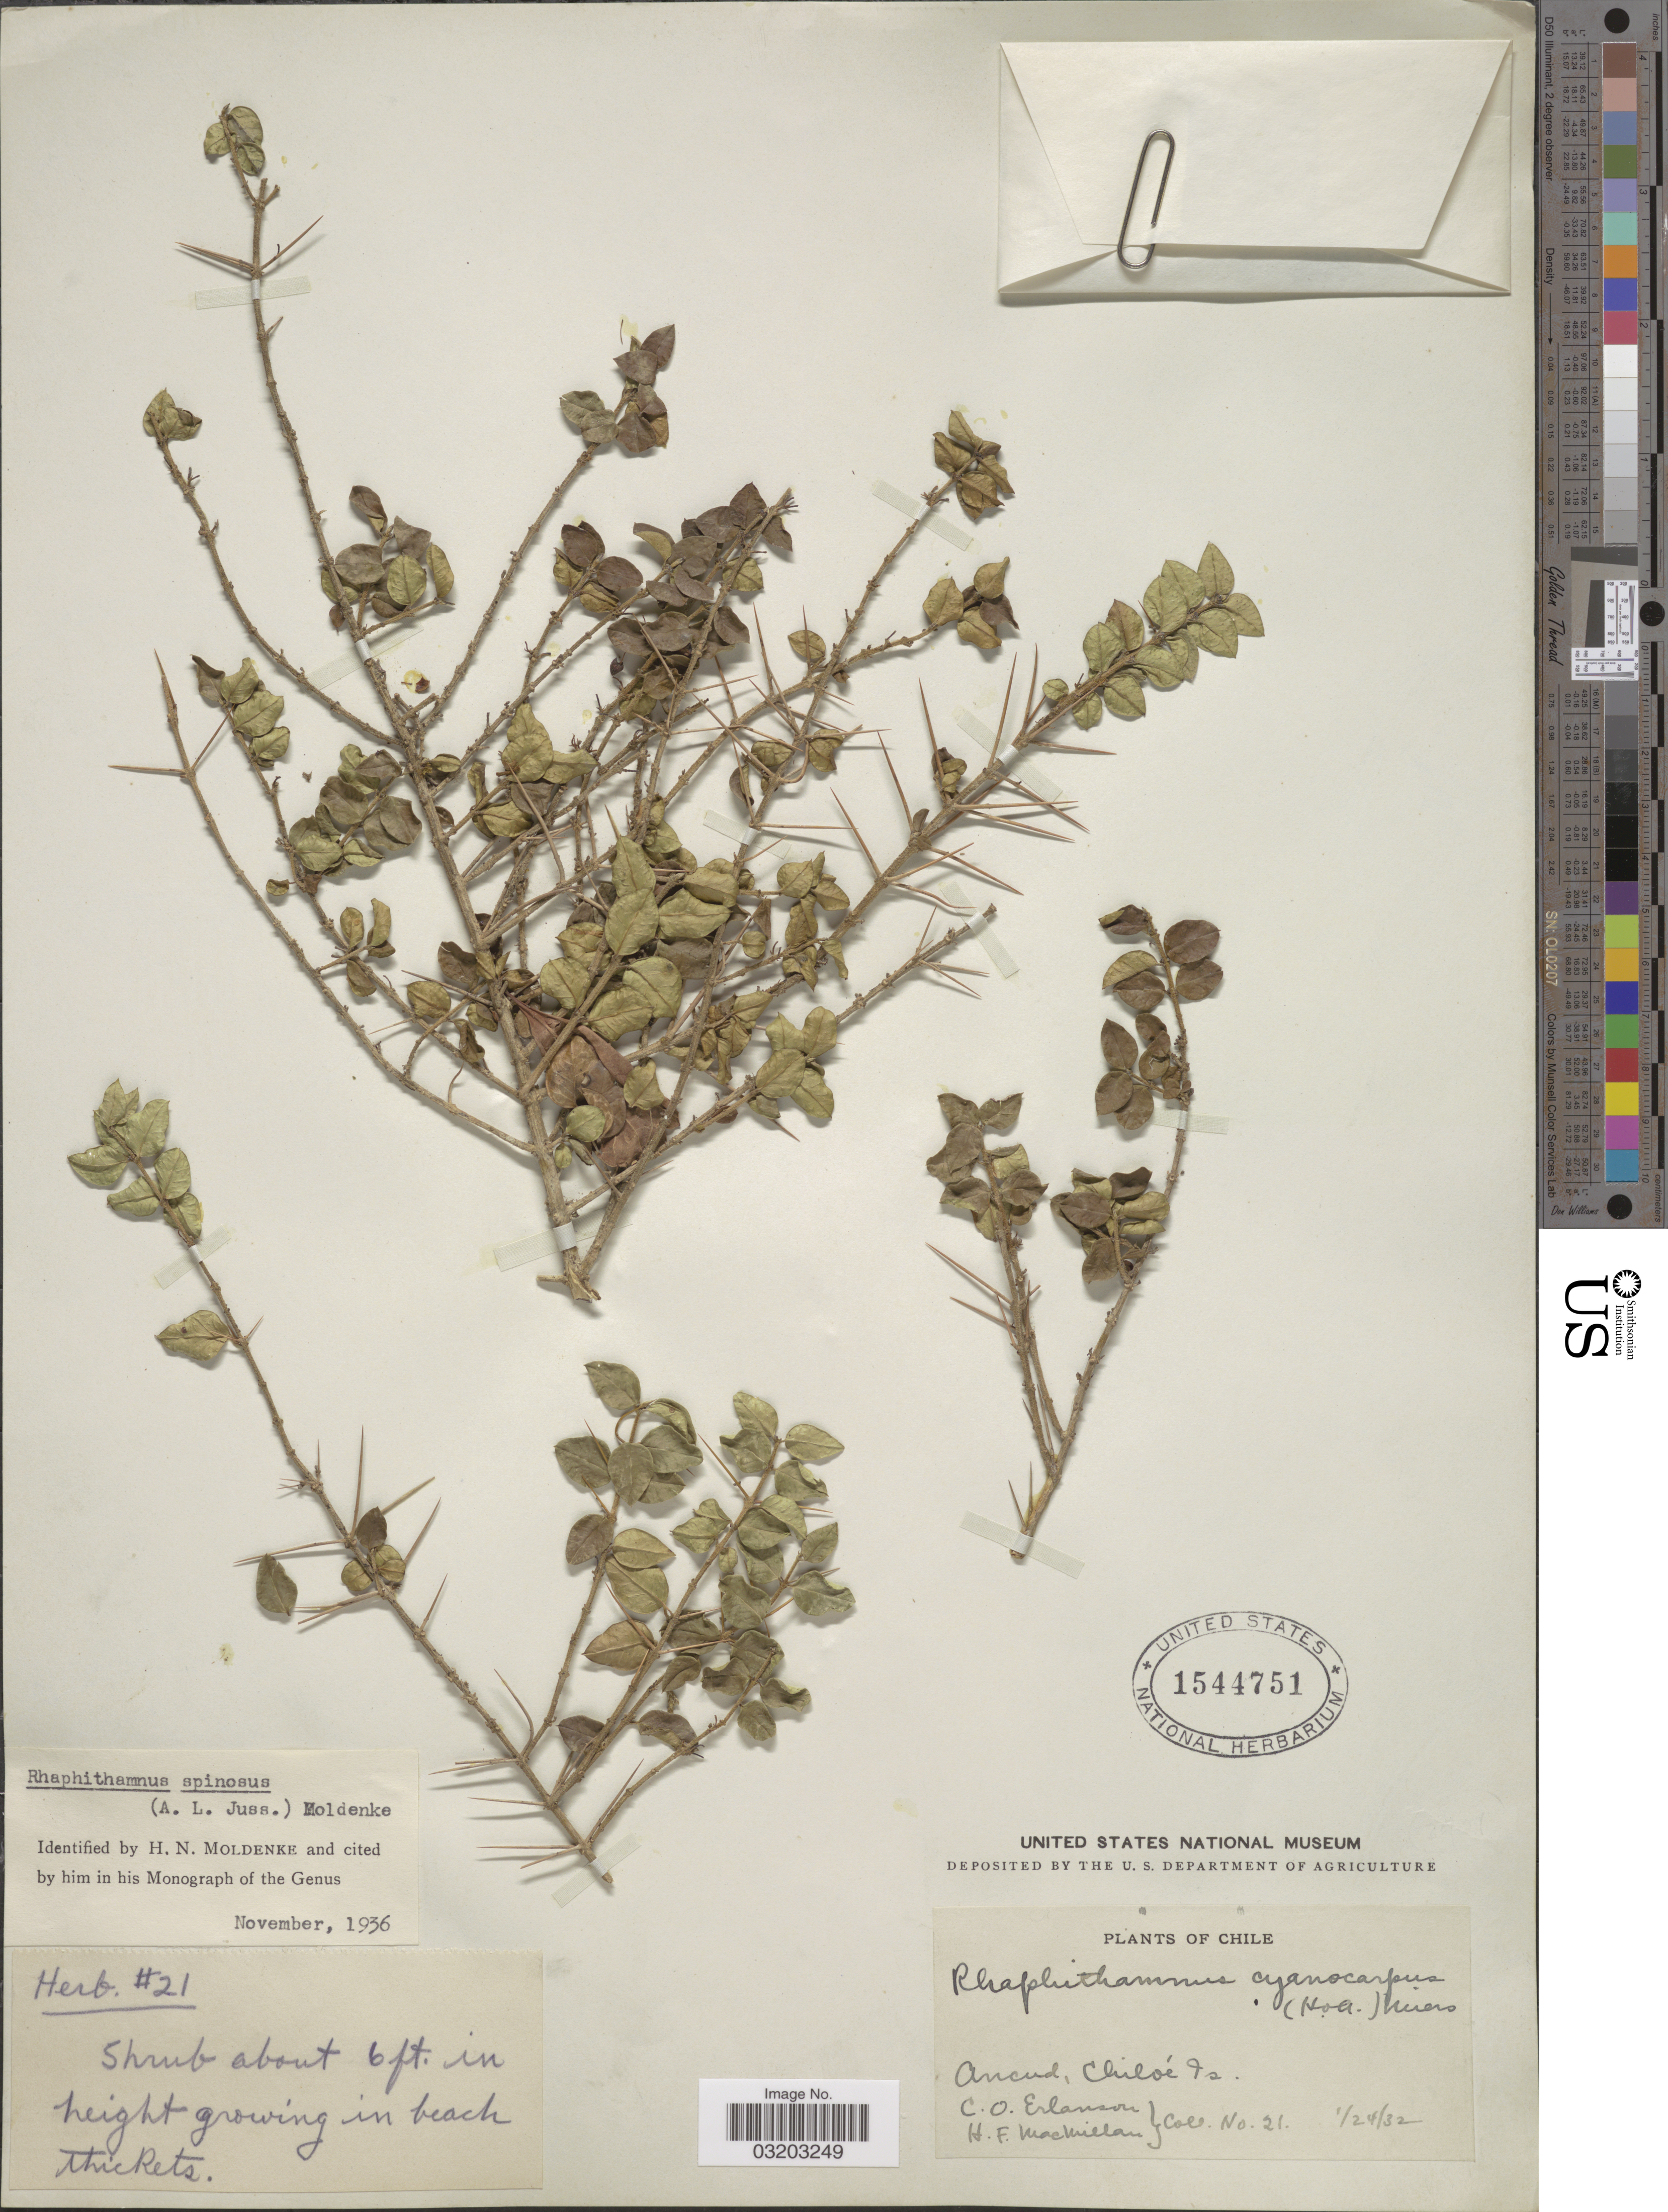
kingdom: Plantae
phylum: Tracheophyta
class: Magnoliopsida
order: Lamiales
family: Verbenaceae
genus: Rhaphithamnus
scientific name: Rhaphithamnus spinosus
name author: (Juss.) Moldenke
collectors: C. O. Erlanson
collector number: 21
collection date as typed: Transcribed d/m/y: 24/1/32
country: Chile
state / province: Arica y Parinacota (XV)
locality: Ancud, Chiloé Is.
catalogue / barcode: US 1544751